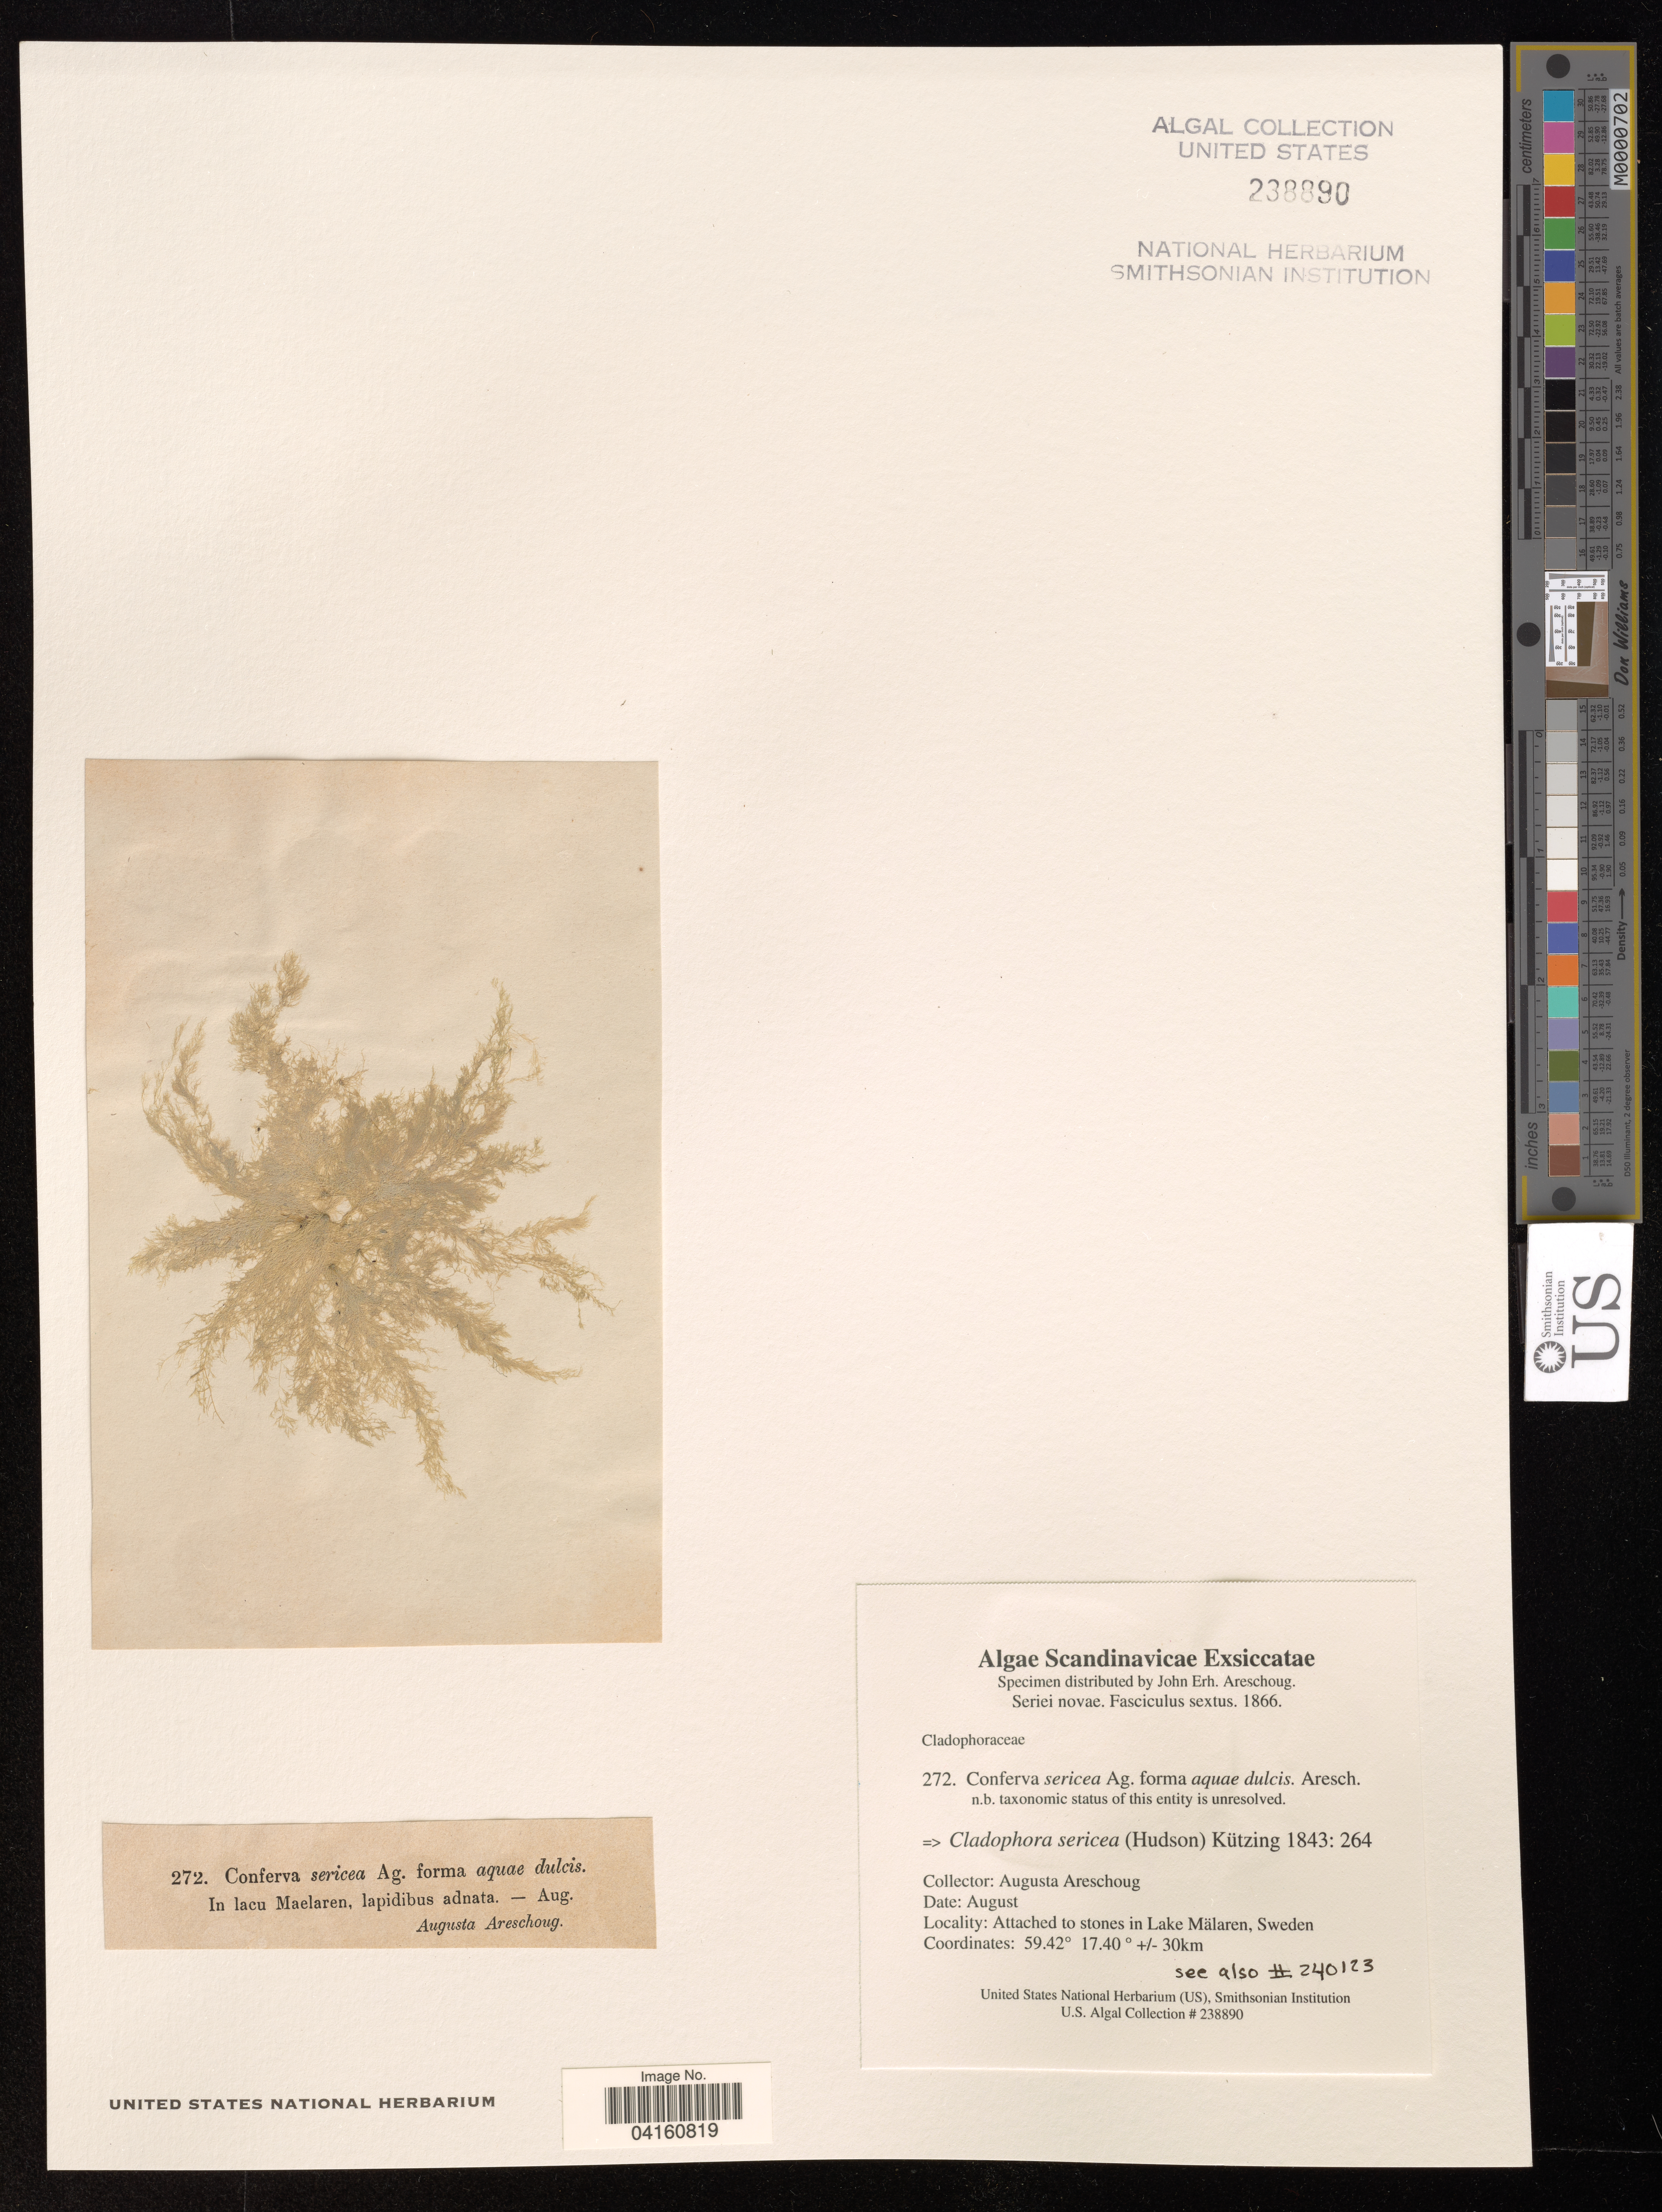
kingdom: Plantae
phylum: Chlorophyta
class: Ulvophyceae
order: Cladophorales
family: Cladophoraceae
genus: Cladophora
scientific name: Cladophora sericea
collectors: A. Areschoug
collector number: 272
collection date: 1866-08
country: Sweden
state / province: Stockholm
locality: Attached to stones in Lake Mälaren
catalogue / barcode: US 238890